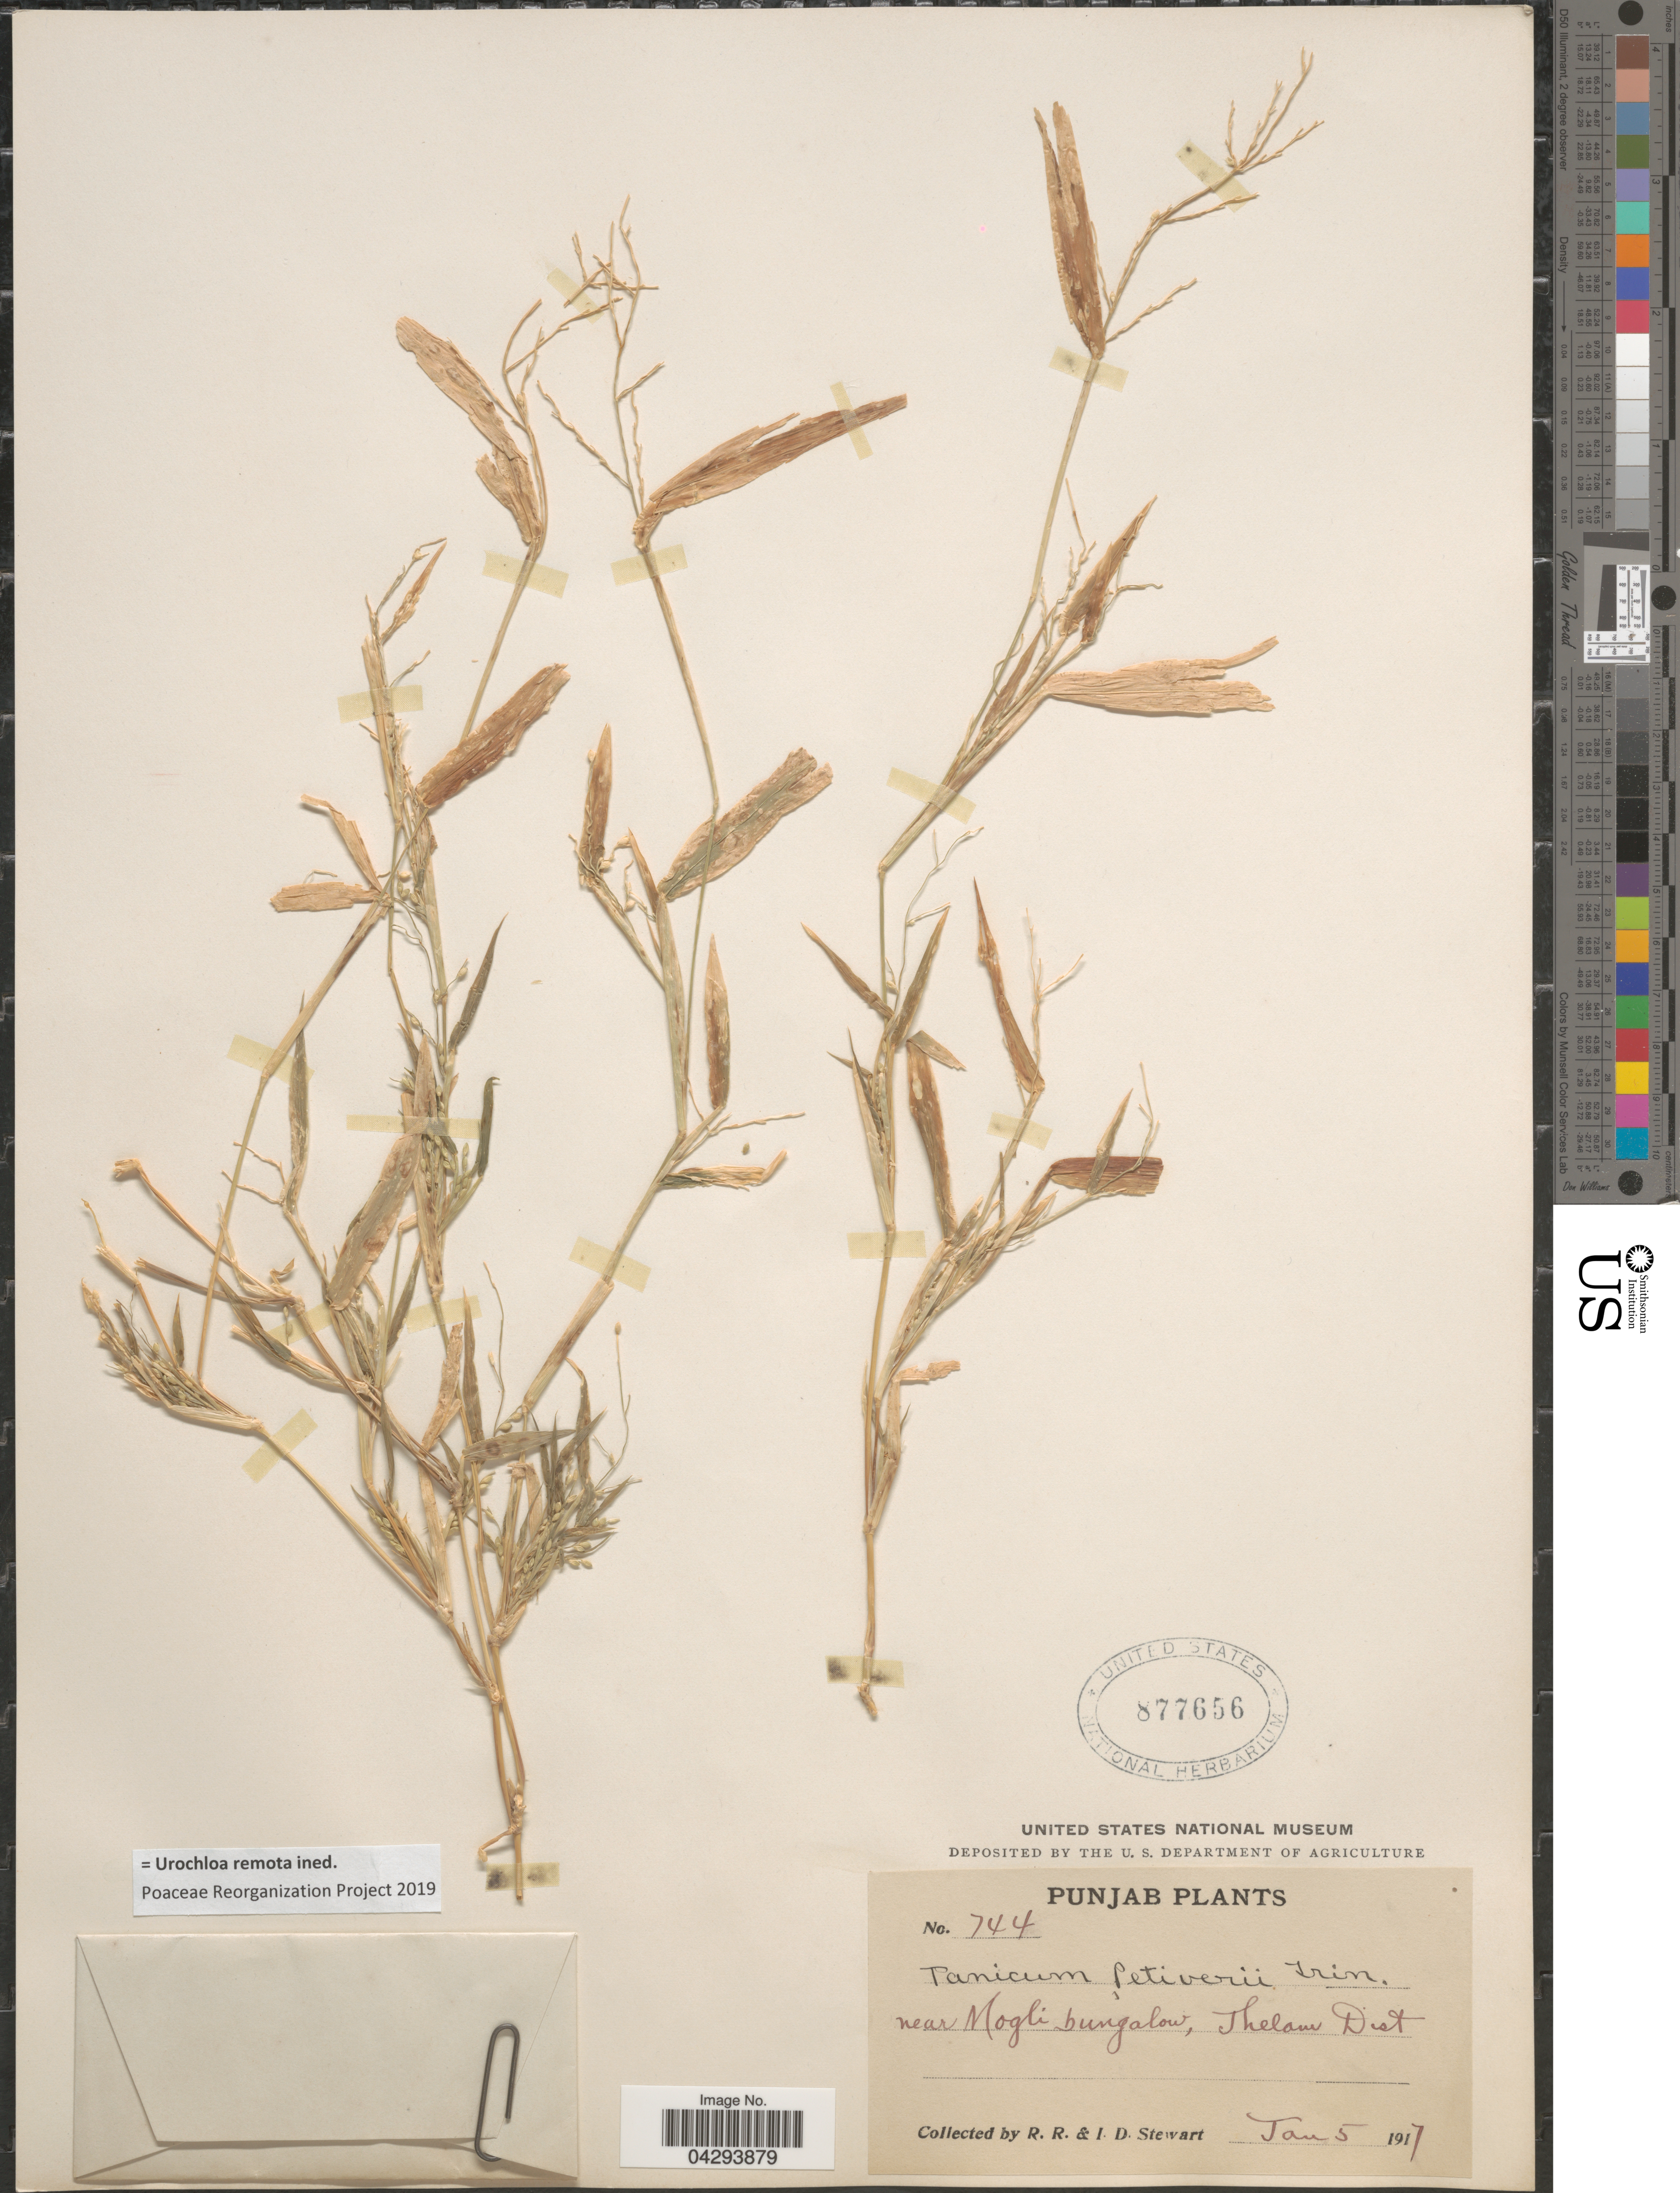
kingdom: Plantae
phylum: Tracheophyta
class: Liliopsida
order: Poales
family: Poaceae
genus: Urochloa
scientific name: Urochloa remota ined.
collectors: R. Stewart & I. Stewart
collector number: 744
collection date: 1917-01-05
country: India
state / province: Punjab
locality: Punjab. Near Mogli bungalow, Thelam District.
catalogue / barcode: US 877656